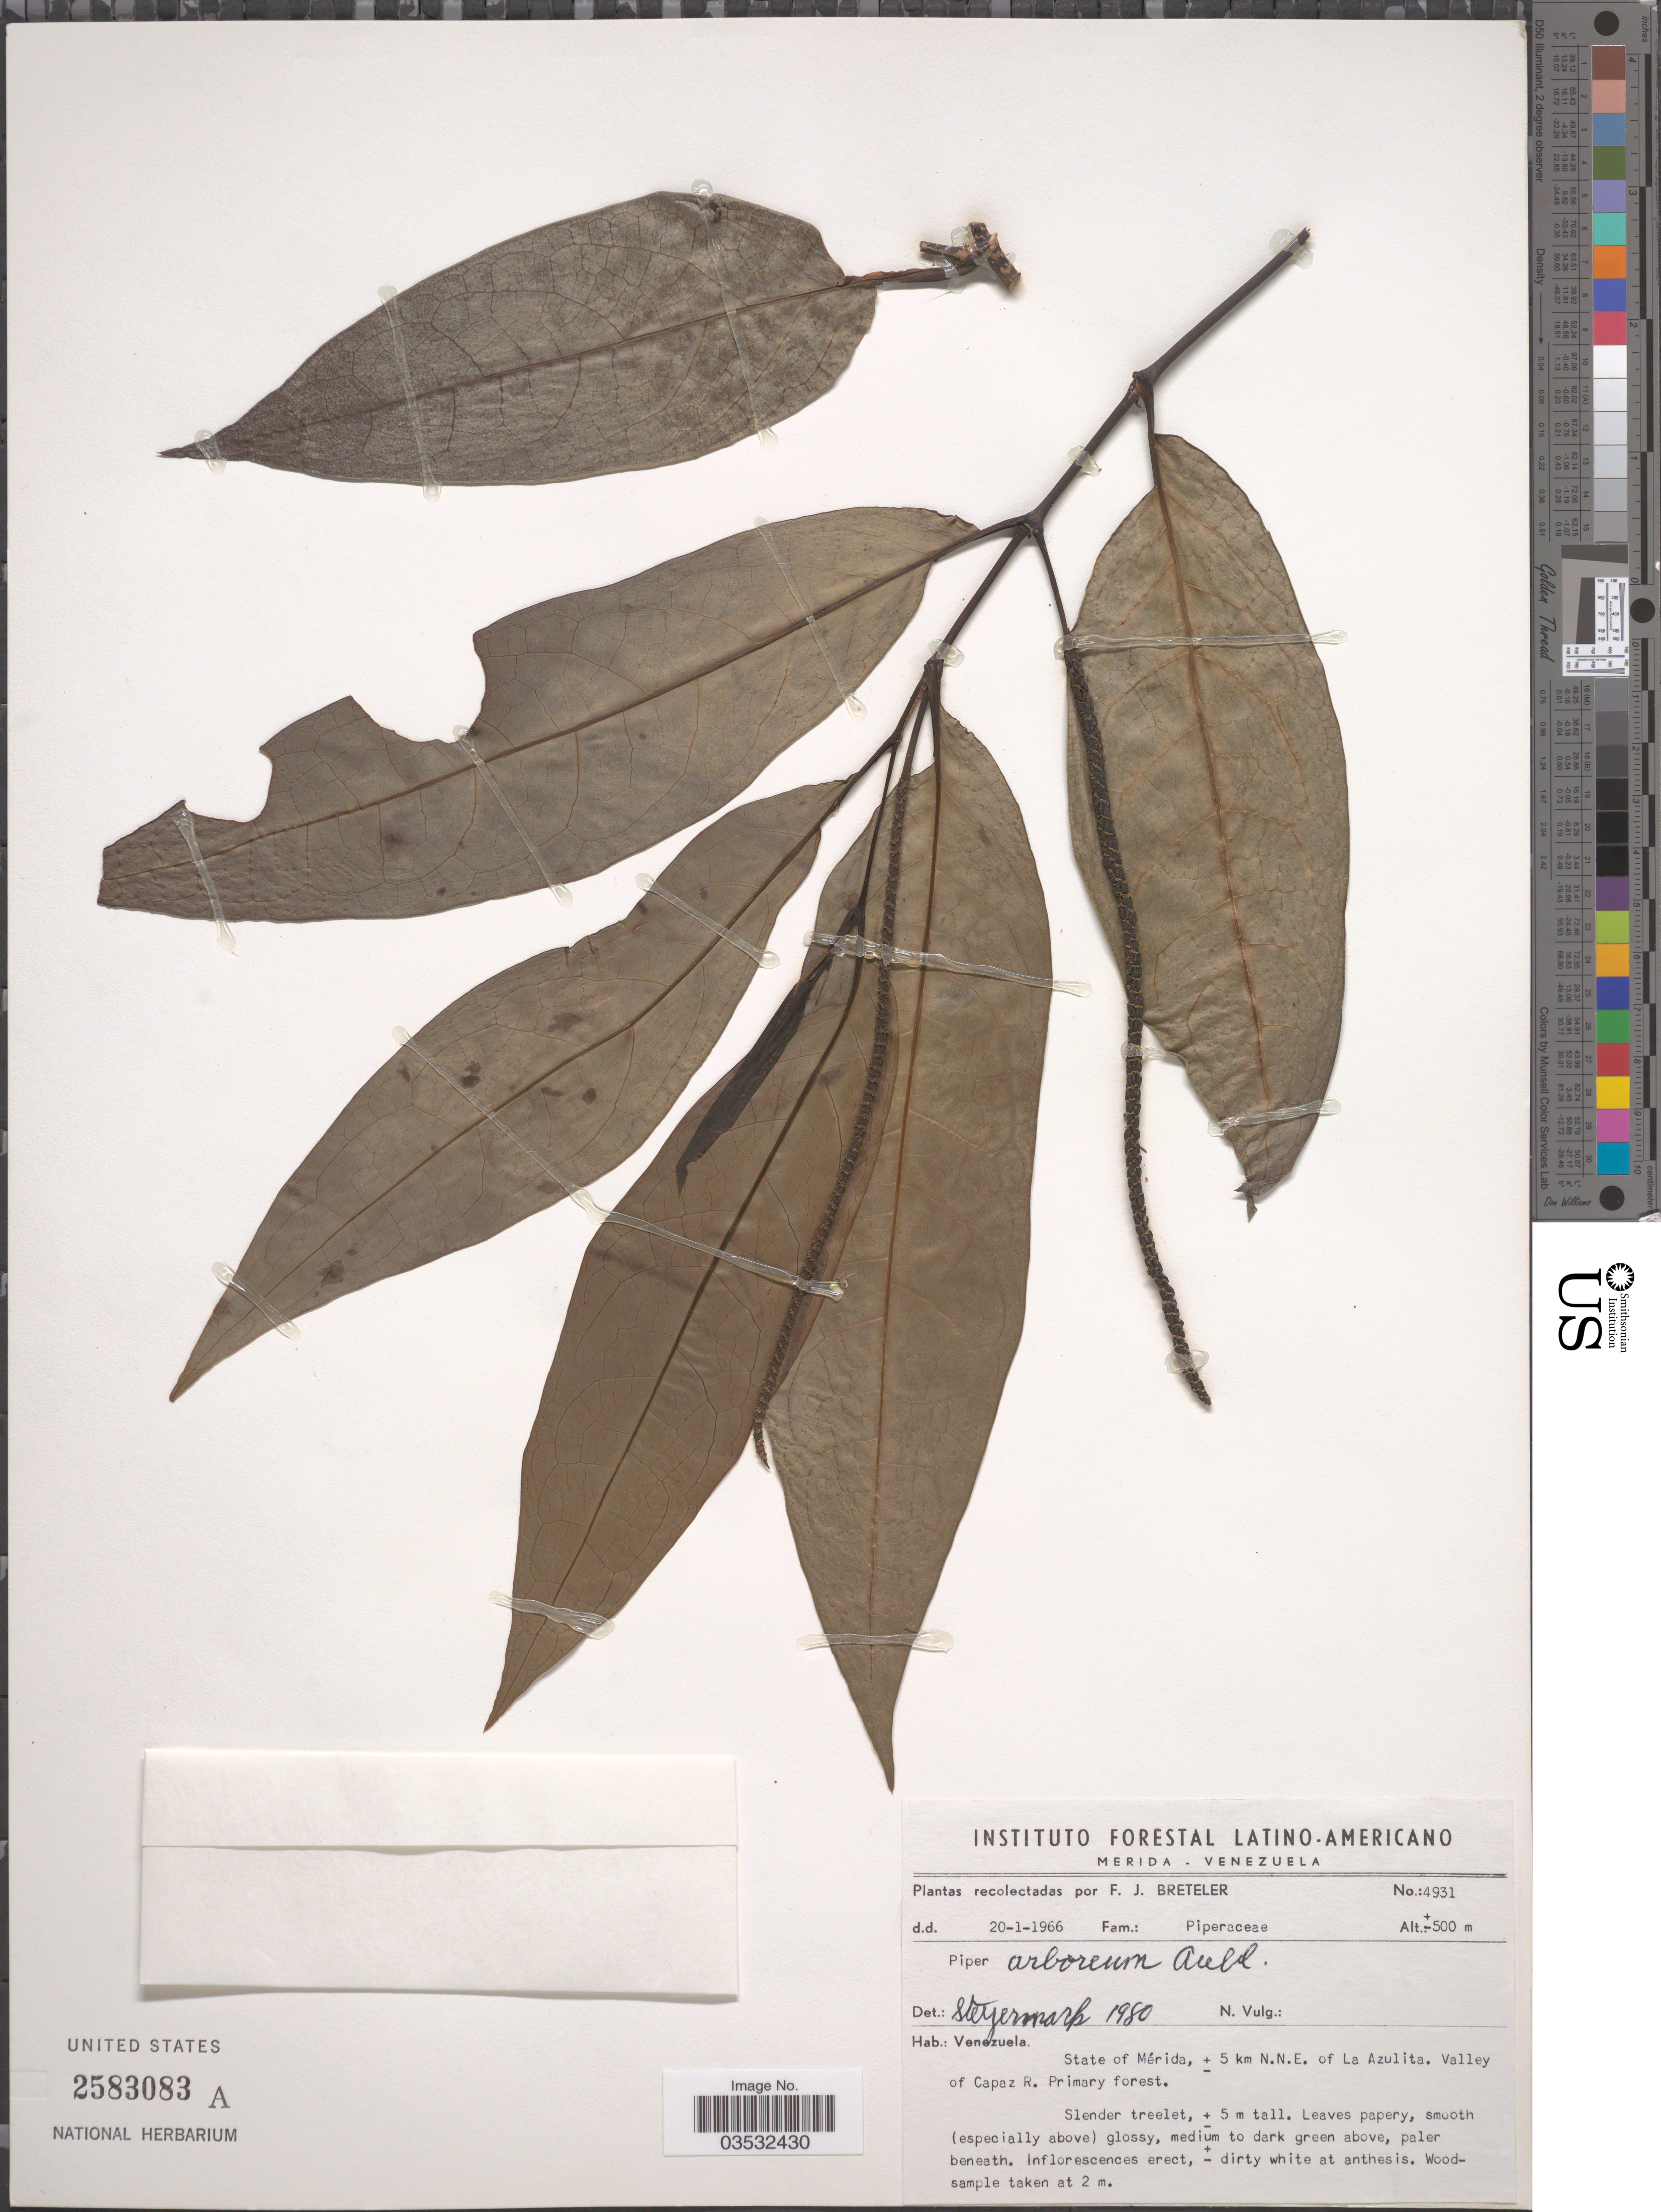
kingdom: Plantae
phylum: Tracheophyta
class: Magnoliopsida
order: Piperales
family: Piperaceae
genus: Piper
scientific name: Piper arboreum var. arboreum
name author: Aubl.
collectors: F. J. Breteler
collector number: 4931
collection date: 1966-01-20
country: Venezuela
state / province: Merida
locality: ± 5 km N.N.E. of La Azulita. Valley of Capaz R.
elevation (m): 500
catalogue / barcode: US 2583083A